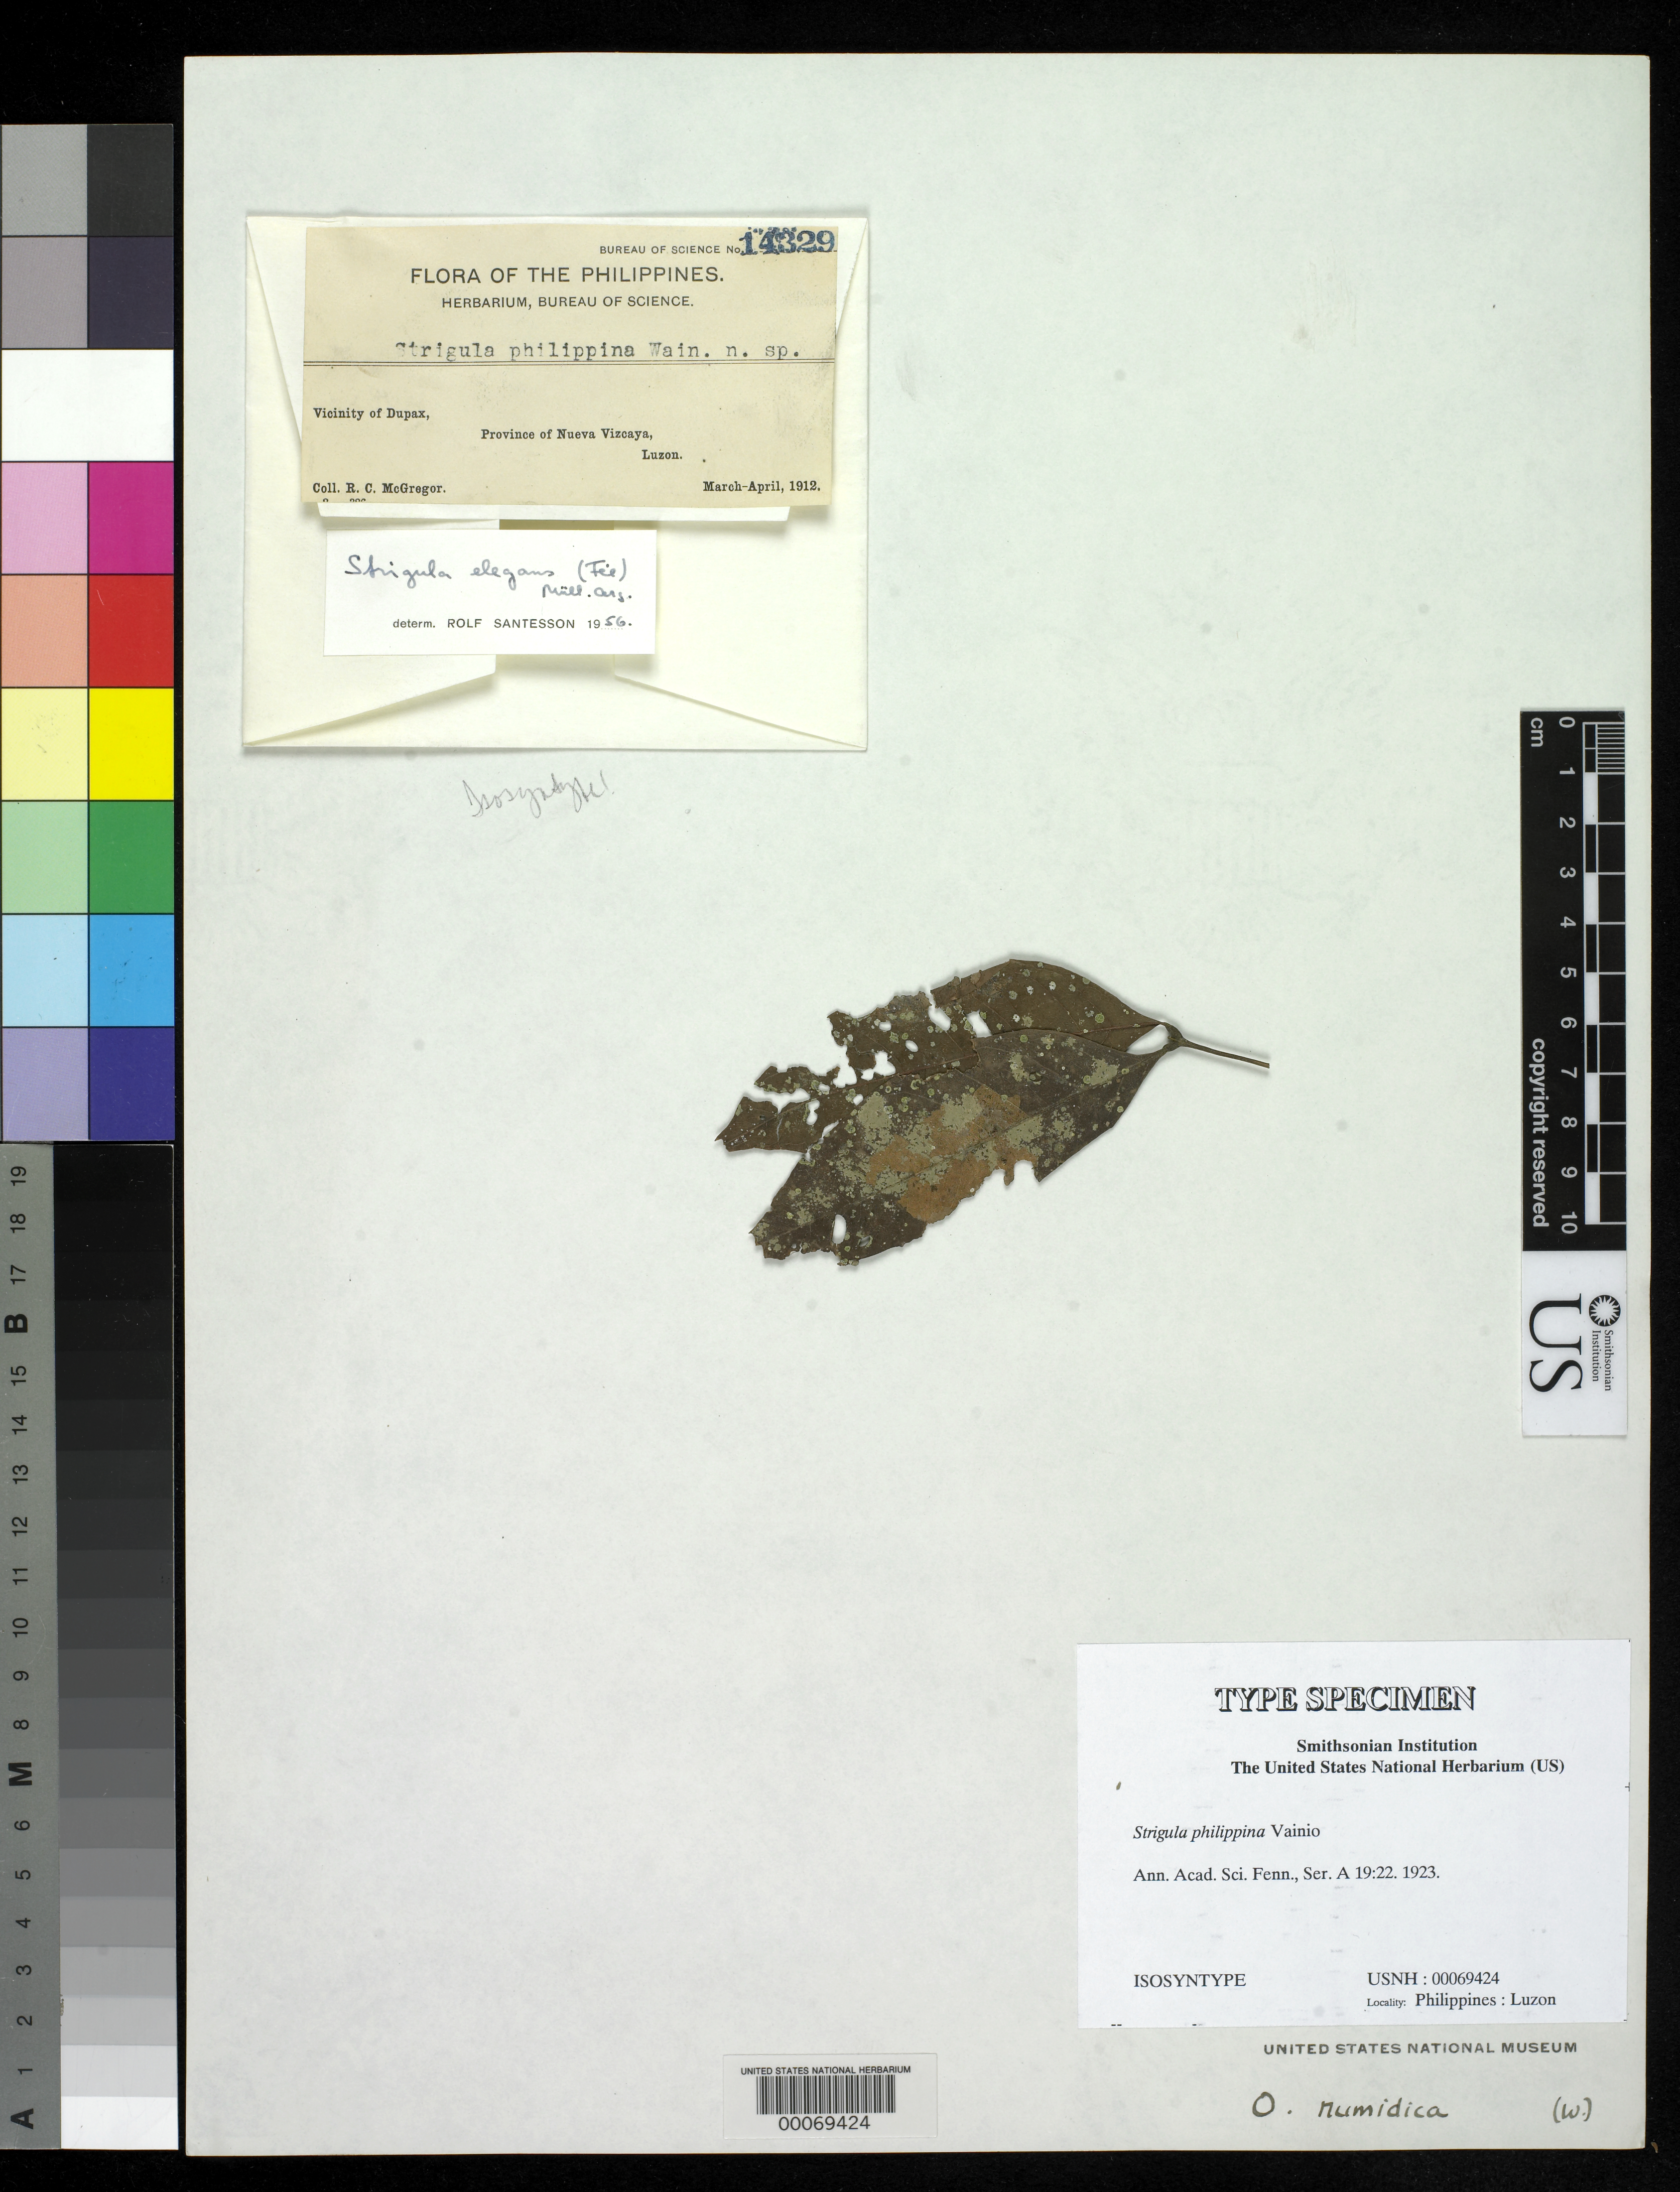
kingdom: Fungi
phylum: Ascomycota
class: Dothideomycetes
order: Strigulales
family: Strigulaceae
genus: Strigula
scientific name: Strigula philippina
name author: Vain.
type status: Isosyntype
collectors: R. C. McGregor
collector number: Bur. Sci. 14329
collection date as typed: Mar 1912 to -- Apr 1912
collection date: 1912-03/1912-04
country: Philippines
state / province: Cagayan Valley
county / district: Nueva Vizcaya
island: Luzon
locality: Vicinity of Dupax.